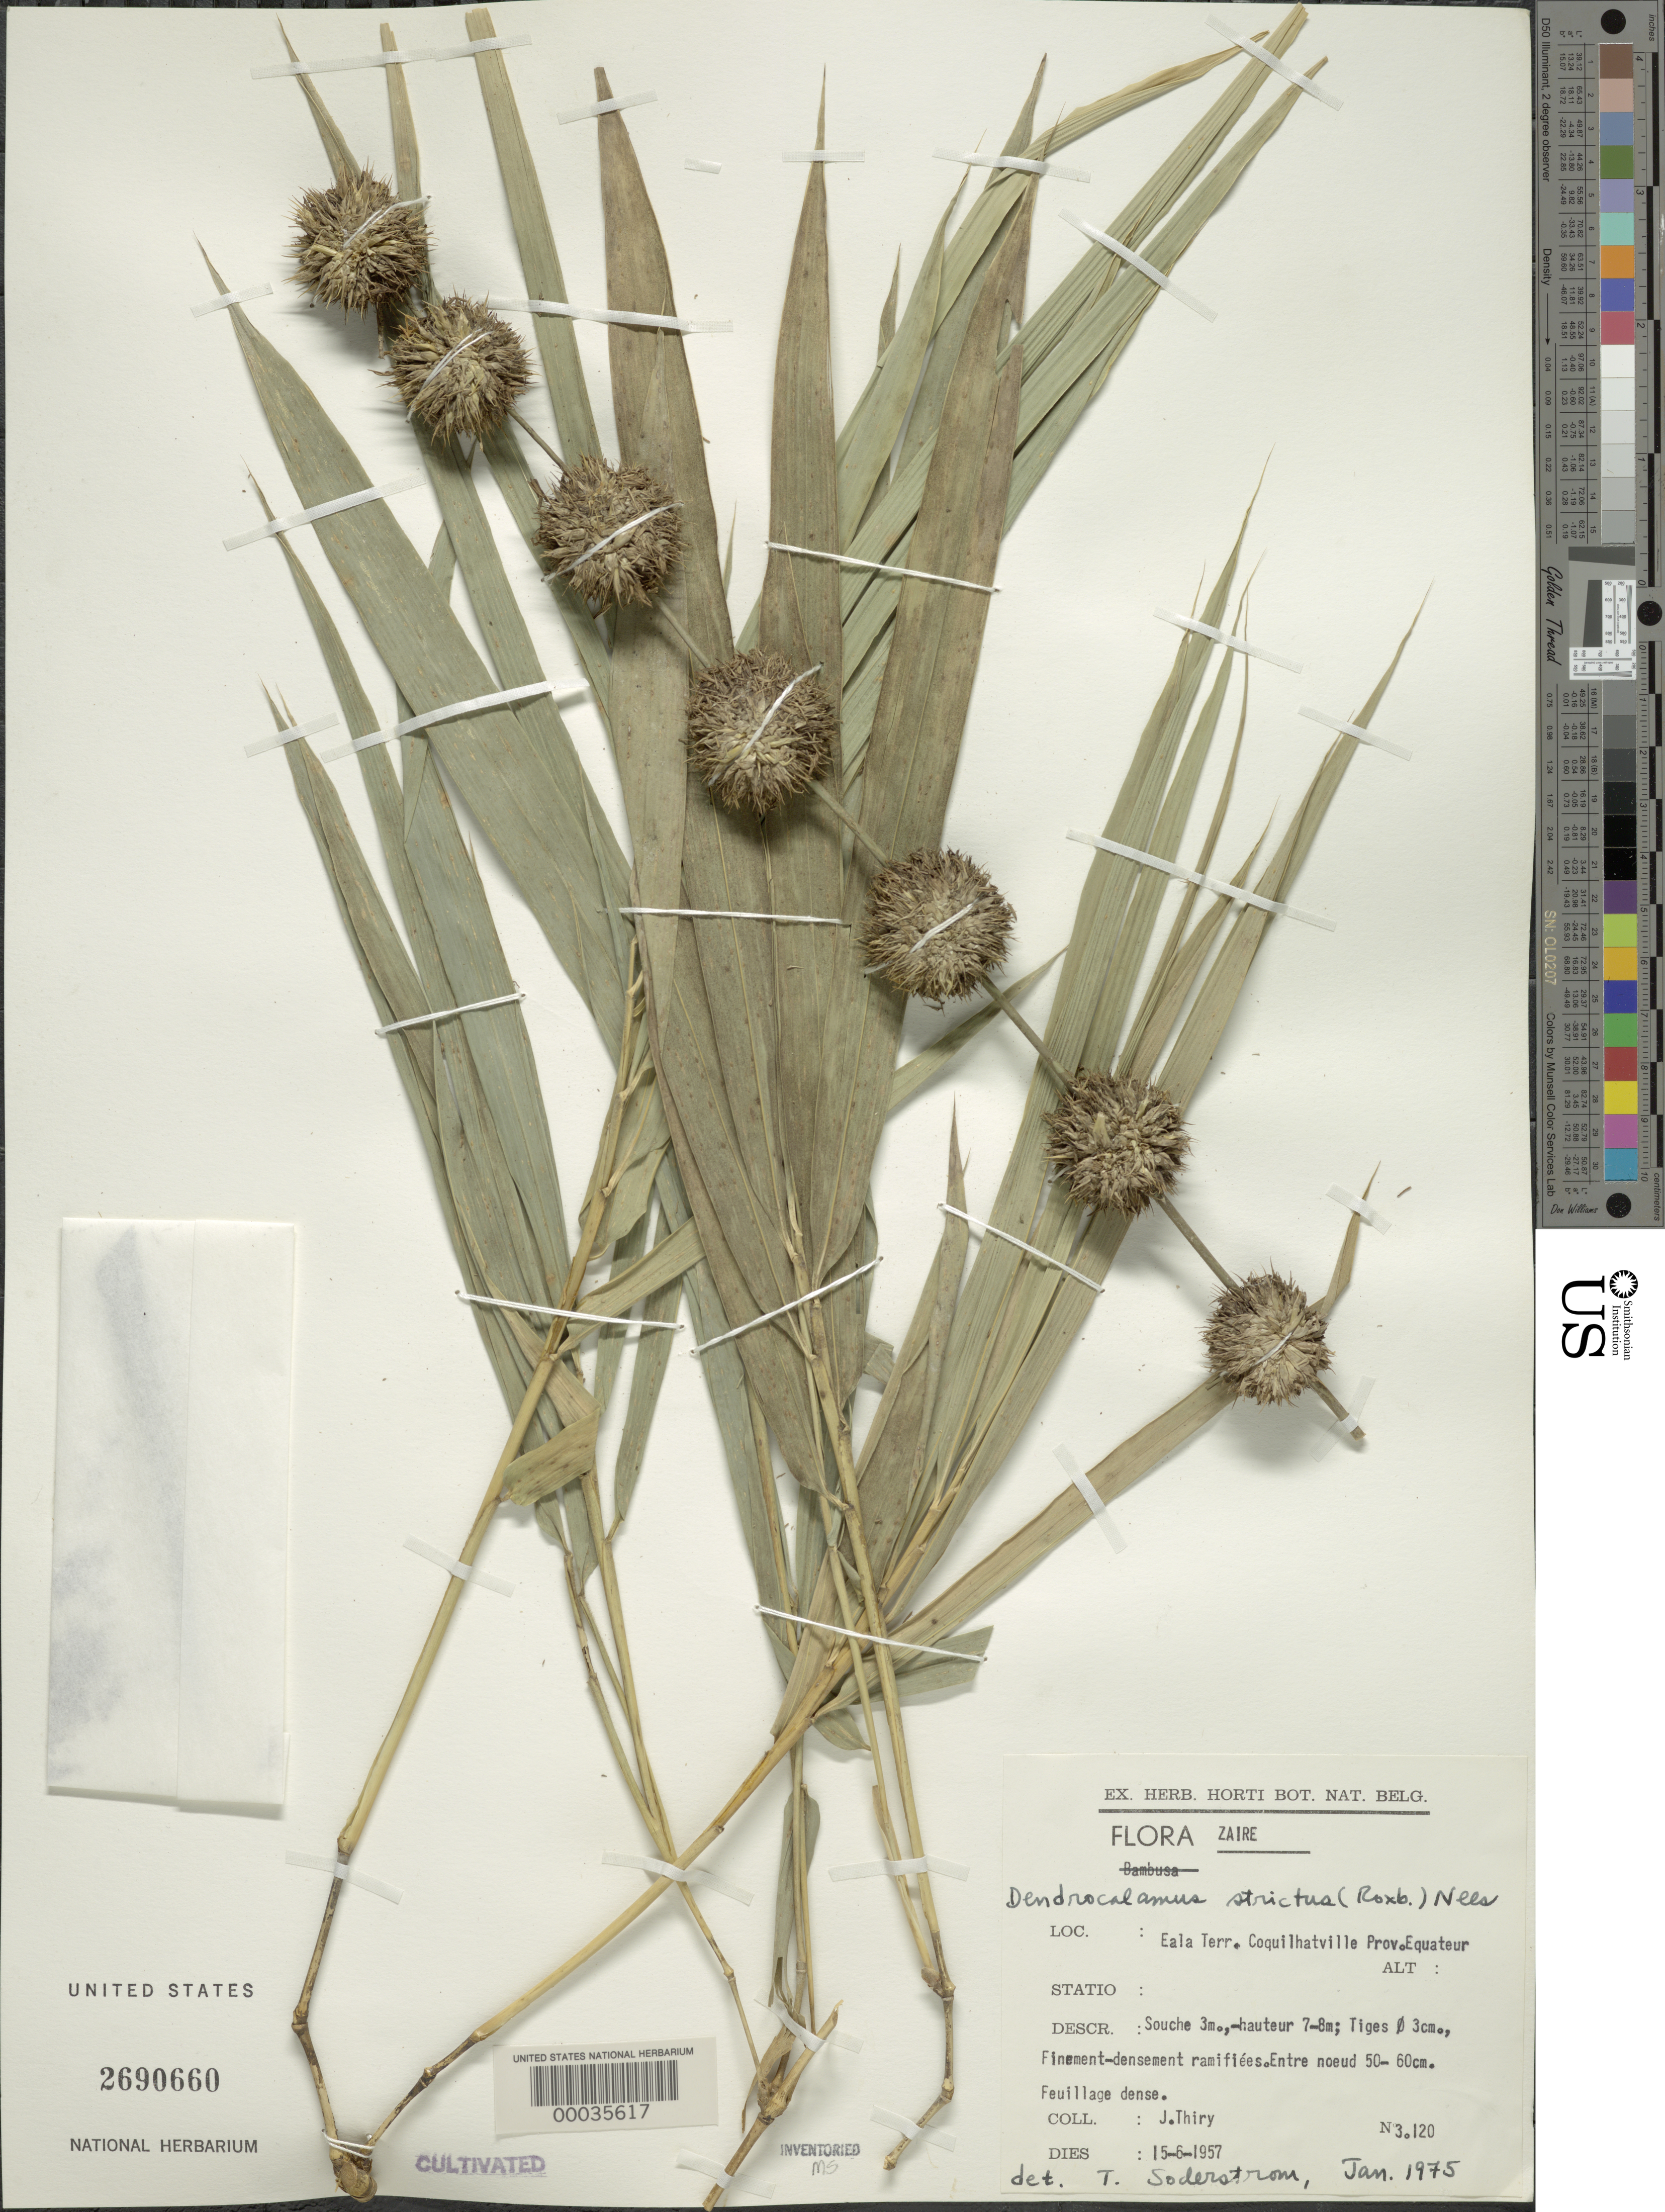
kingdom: Plantae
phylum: Tracheophyta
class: Liliopsida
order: Poales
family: Poaceae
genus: Dendrocalamus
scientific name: Dendrocalamus strictus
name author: (Roxb.) Nees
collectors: J. Thiry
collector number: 3120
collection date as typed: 15 Jun 1957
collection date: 1957-06-15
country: Congo, Democratic Republic of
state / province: Équateur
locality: Eala, coquihatville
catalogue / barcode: US 2690660